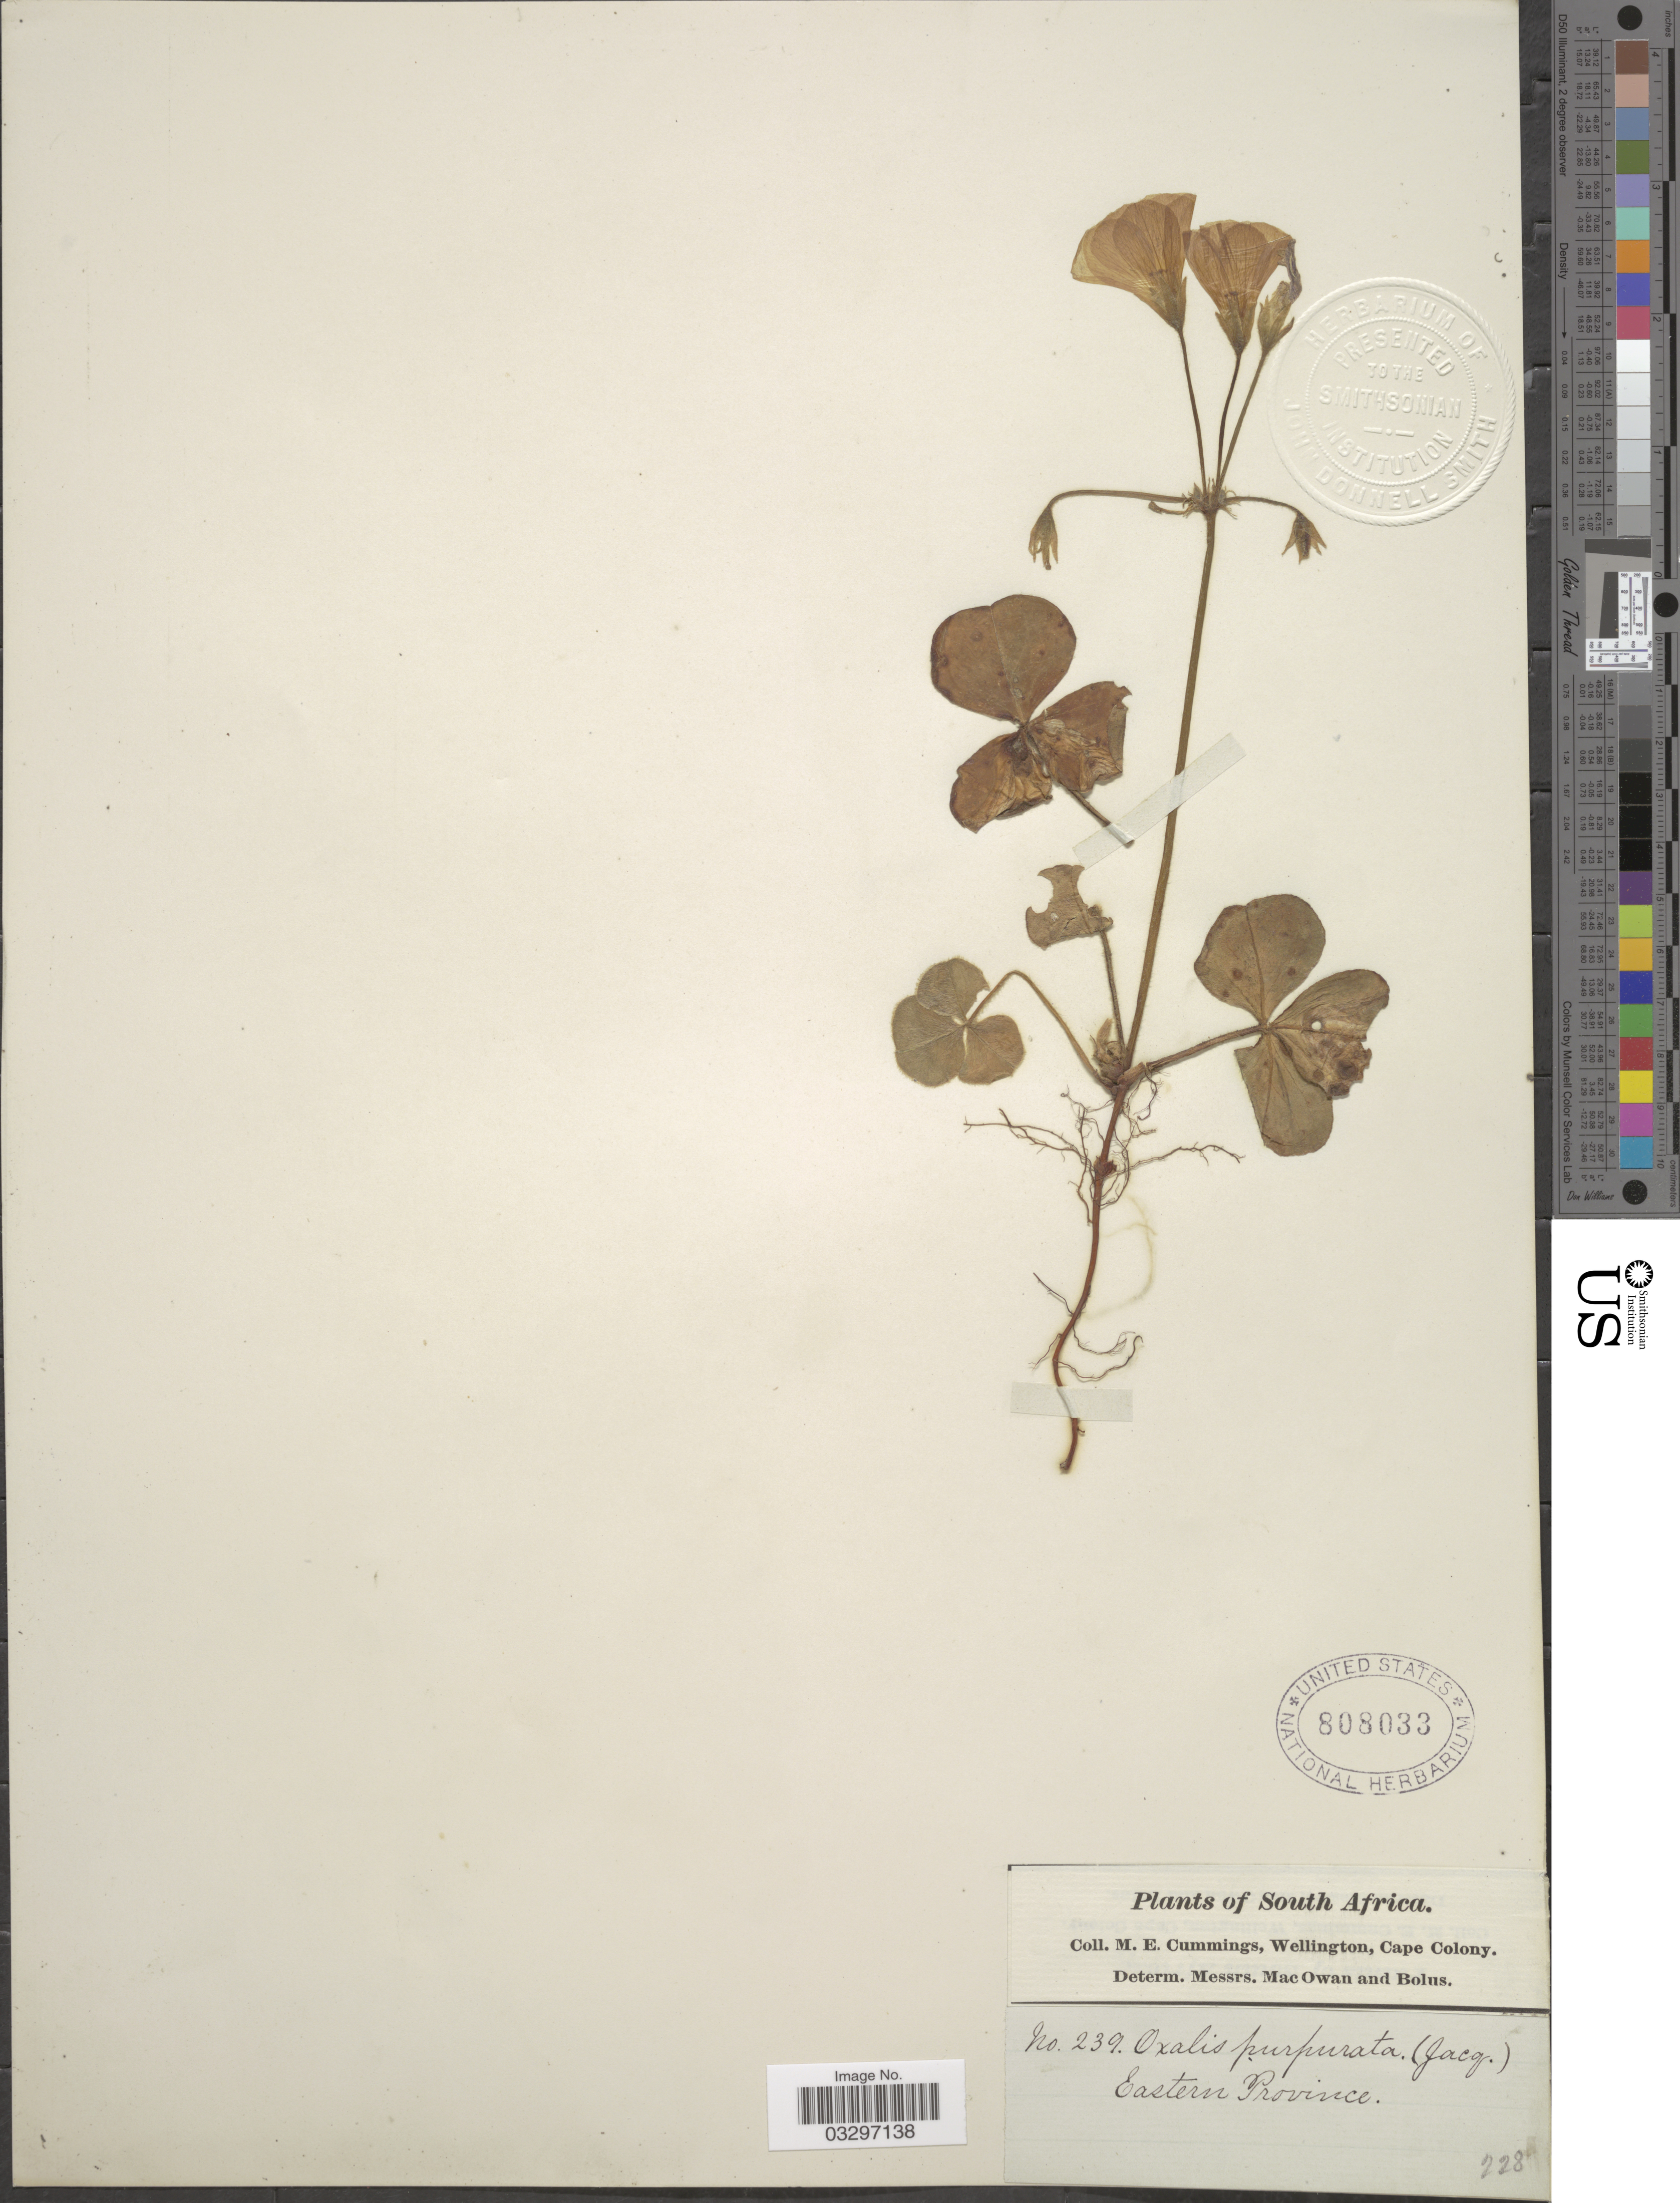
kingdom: Plantae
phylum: Tracheophyta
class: Magnoliopsida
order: Oxalidales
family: Oxalidaceae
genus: Oxalis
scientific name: Oxalis purpurata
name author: Jacq.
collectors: M. E. Cummings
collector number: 239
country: South Africa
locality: Eastern Province.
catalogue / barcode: US 808033